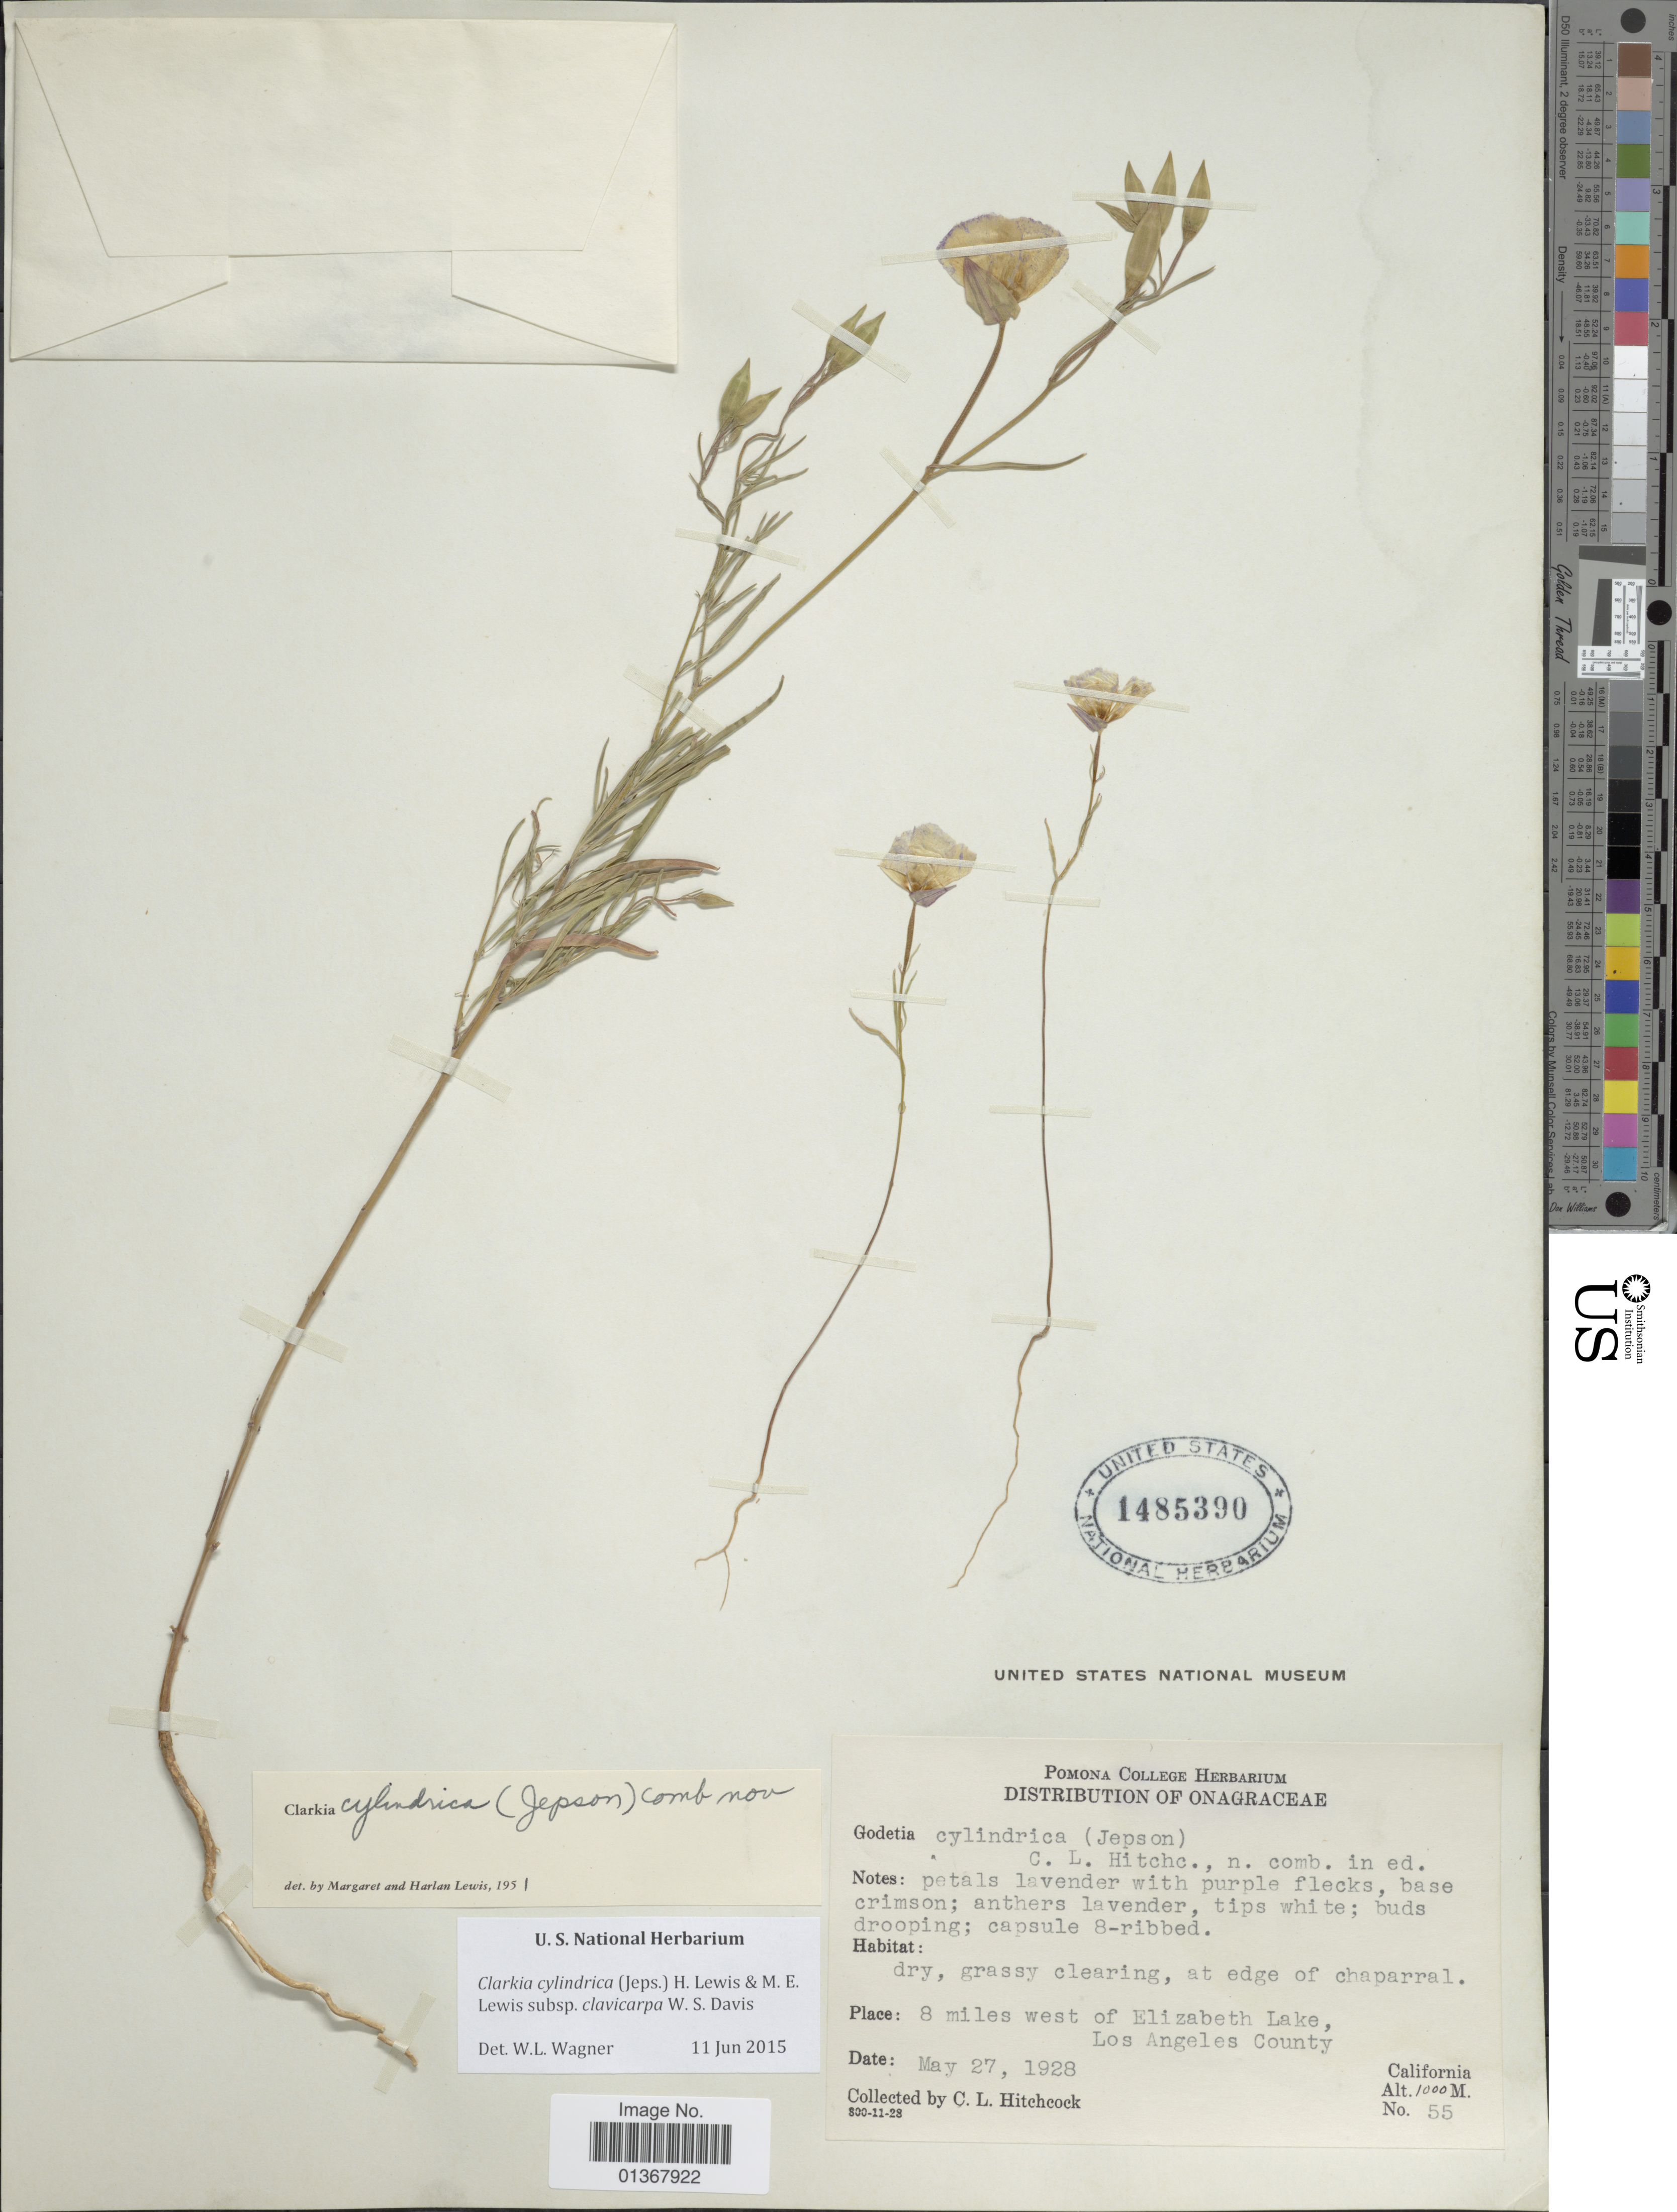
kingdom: Plantae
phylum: Tracheophyta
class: Magnoliopsida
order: Myrtales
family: Onagraceae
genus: Clarkia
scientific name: Clarkia cylindrica subsp. clavicarpa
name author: W.S. Davis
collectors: C. L. Hitchcock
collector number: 55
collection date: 1928-05-27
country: United States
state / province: California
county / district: Los Angeles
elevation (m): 1000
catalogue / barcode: US 1485390